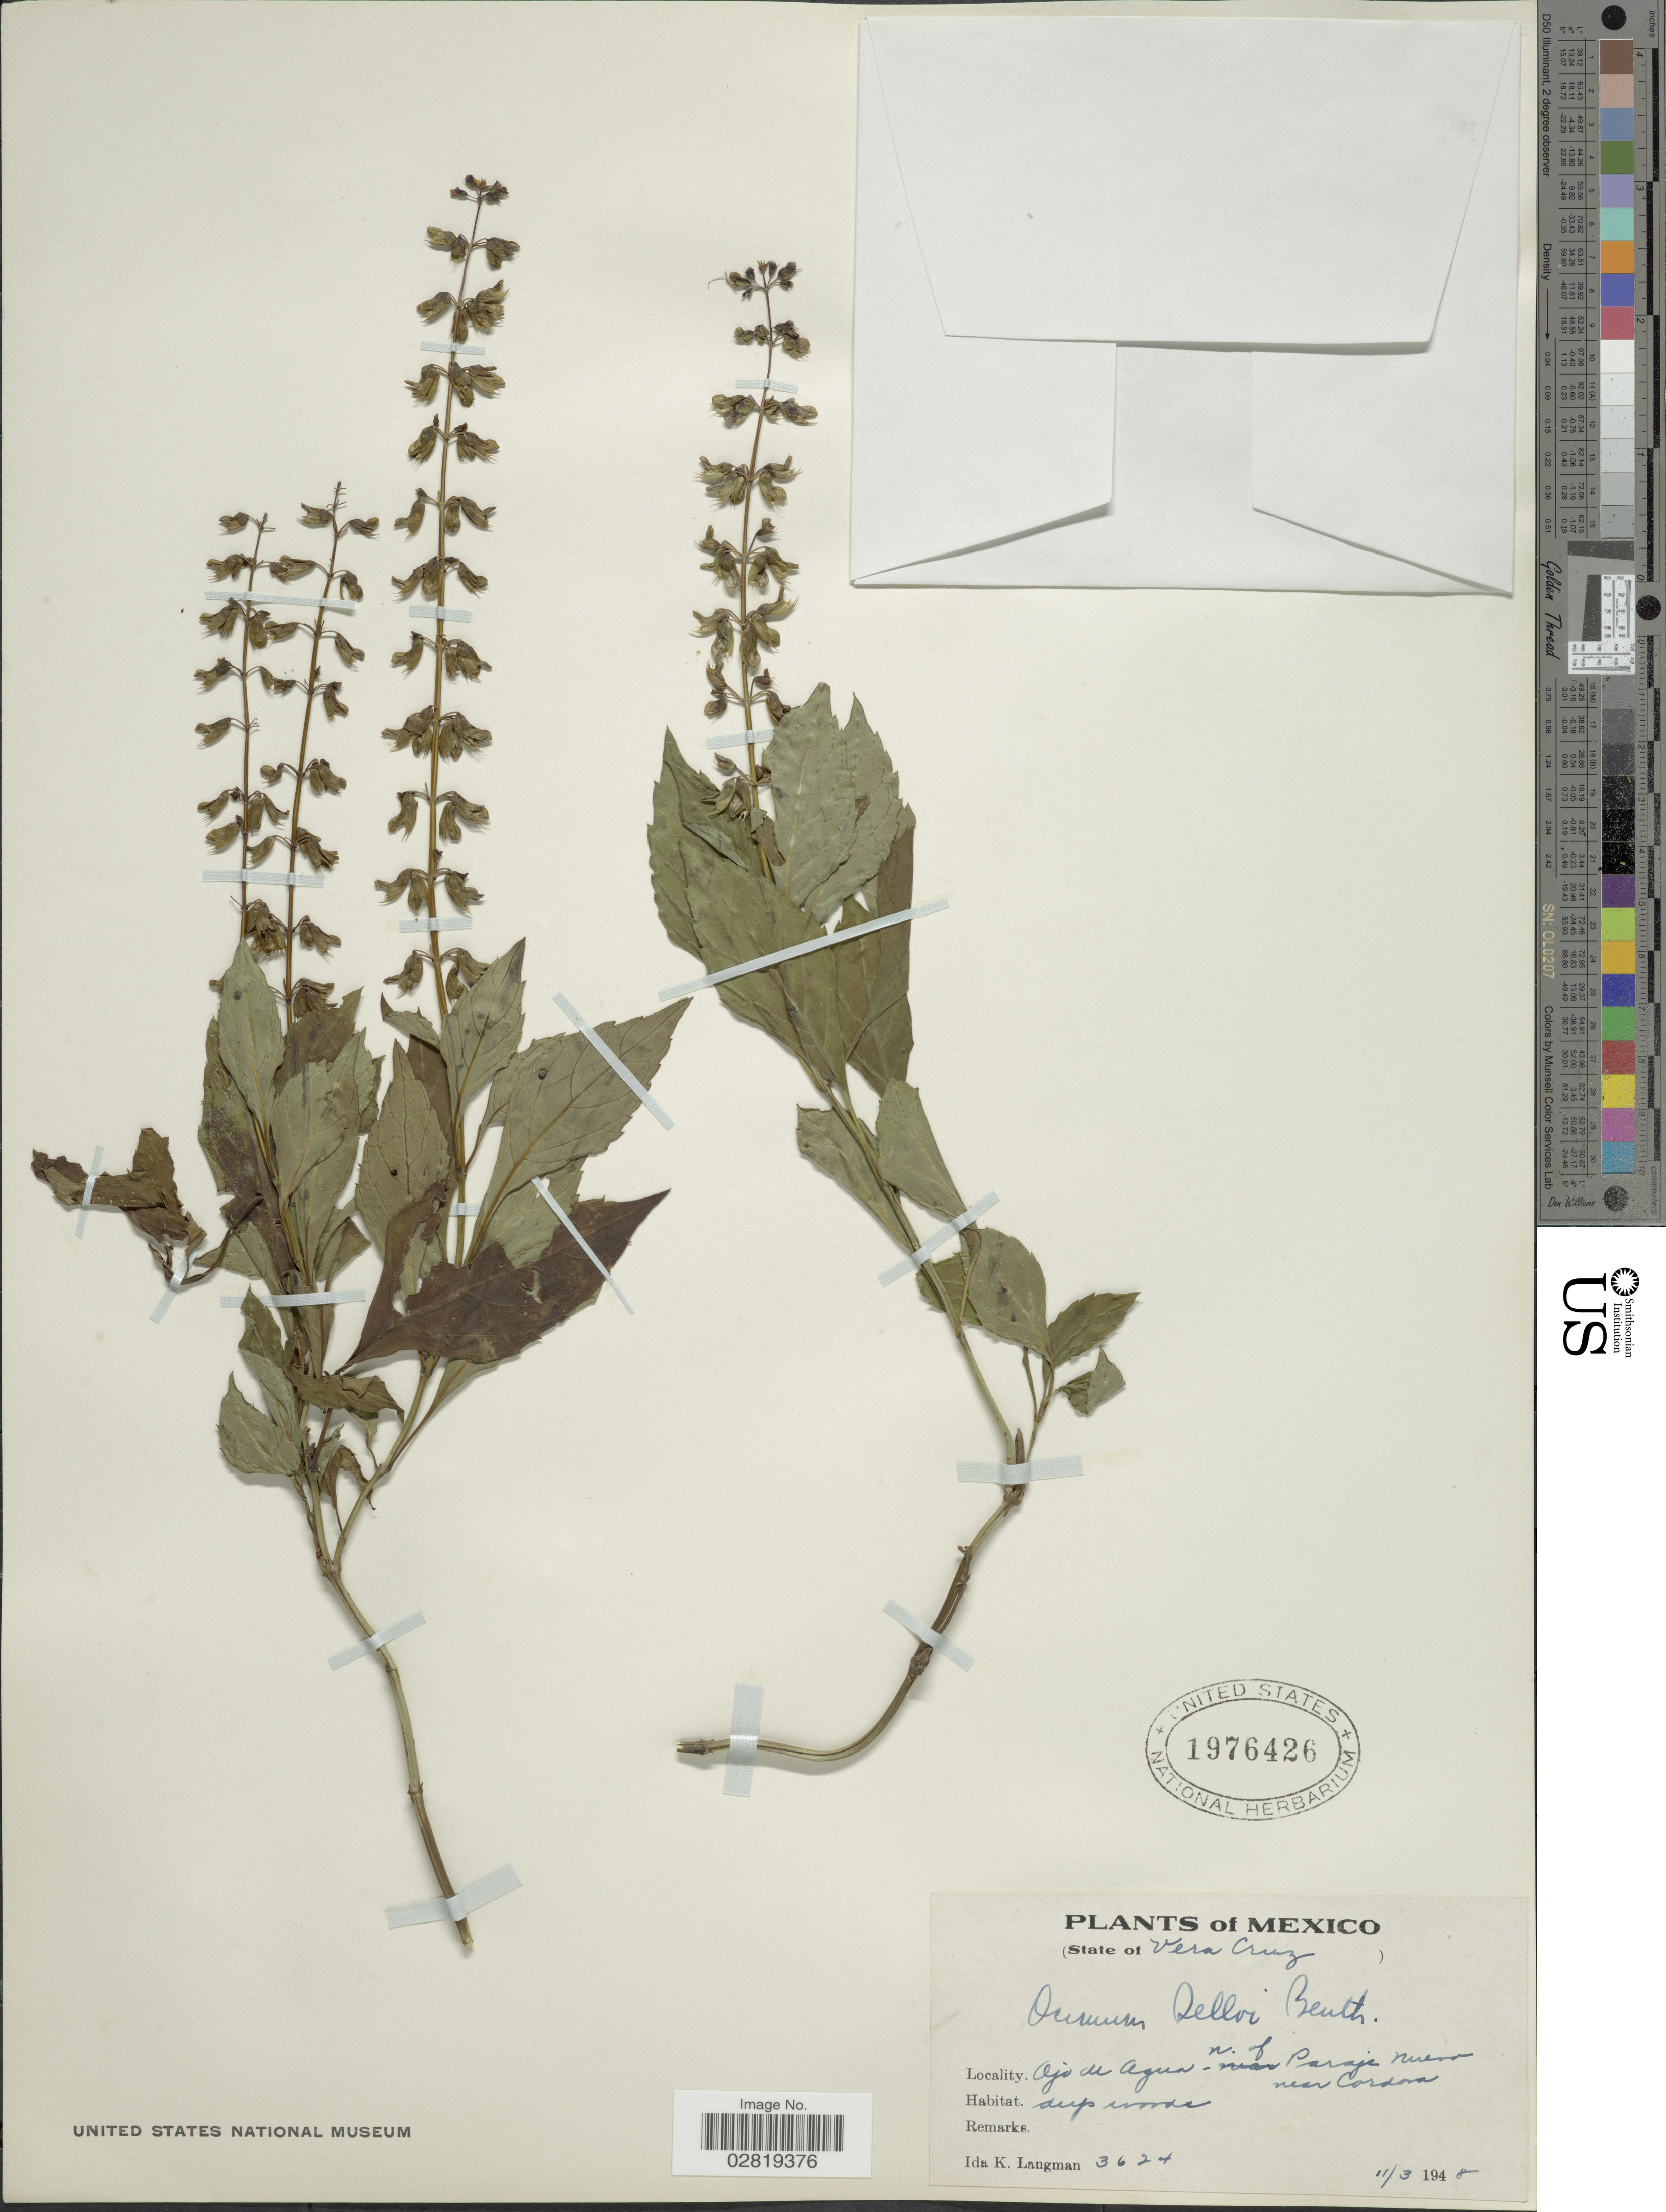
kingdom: Plantae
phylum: Tracheophyta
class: Magnoliopsida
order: Lamiales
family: Lamiaceae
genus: Ocimum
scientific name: Ocimum selloi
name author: Benth.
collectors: I. K. Langman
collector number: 3624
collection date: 1948-03-11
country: Mexico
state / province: Veracruz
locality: Ojo de Agua n. of Paraje nuevo near Cordova.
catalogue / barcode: US 1976426